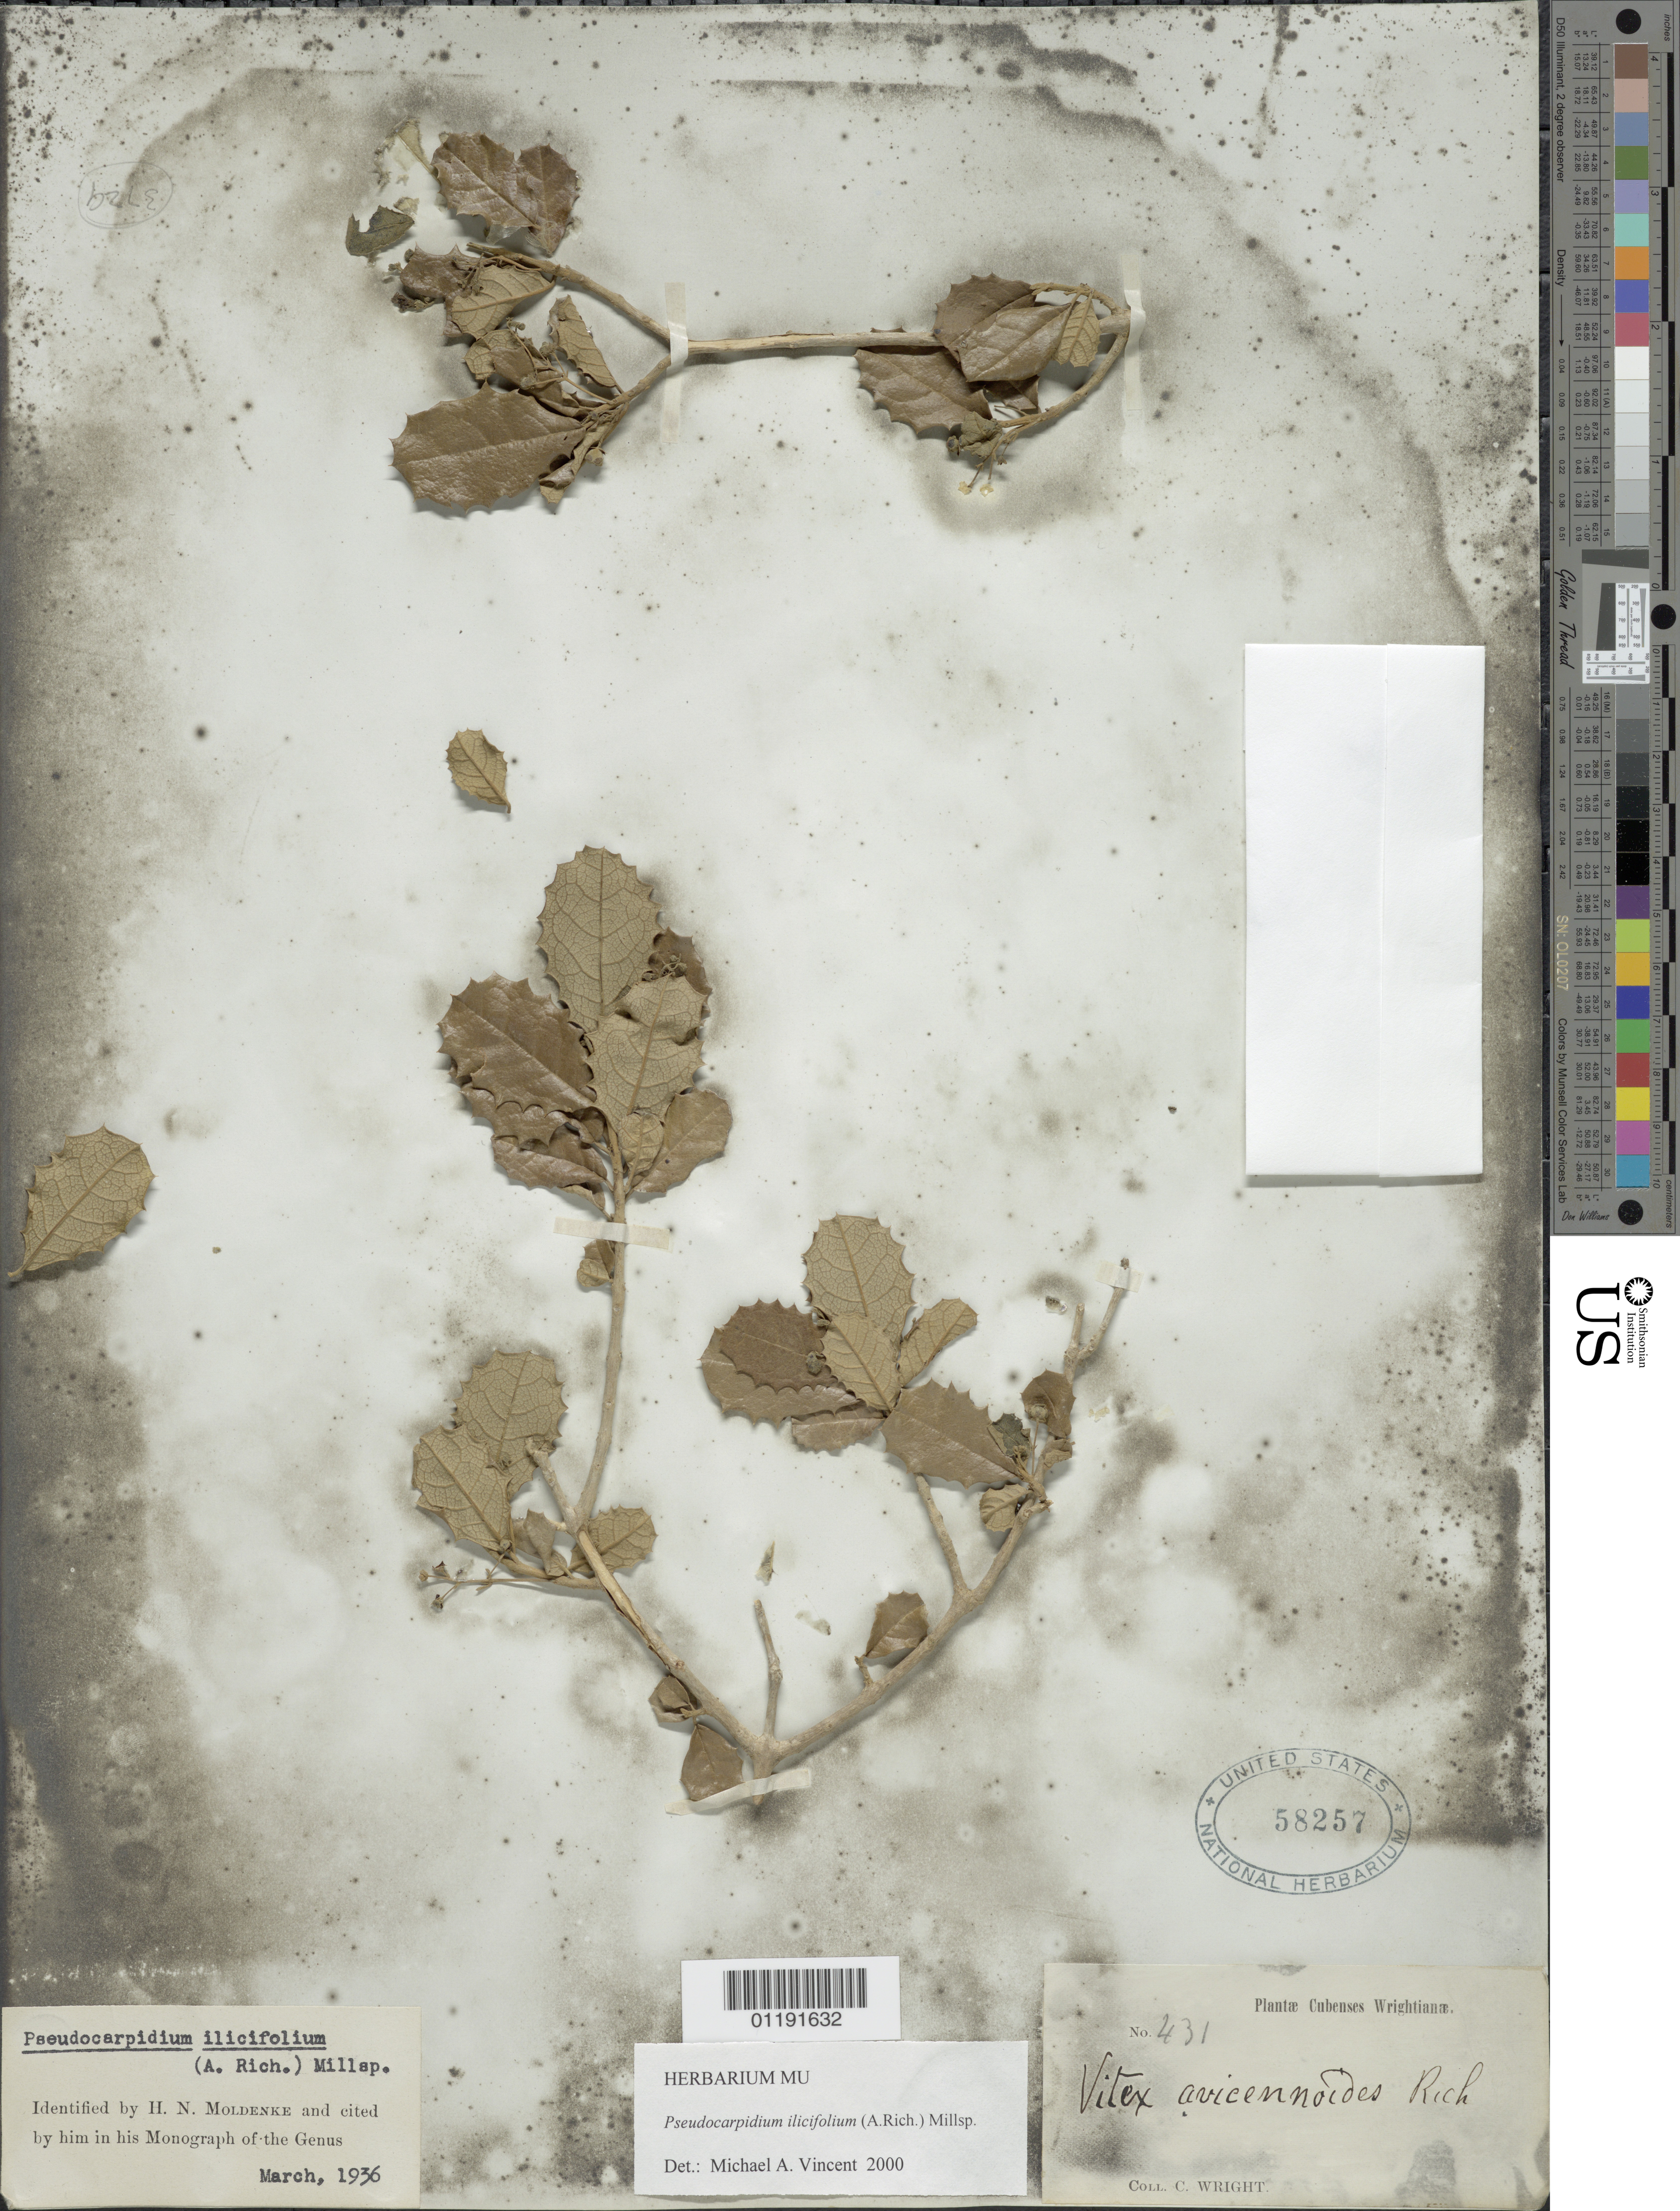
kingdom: Plantae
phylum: Tracheophyta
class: Magnoliopsida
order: Lamiales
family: Lamiaceae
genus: Pseudocarpidium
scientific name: Pseudocarpidium ilicifolium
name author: Millsp.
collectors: C. Wright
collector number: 431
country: Cuba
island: Cuba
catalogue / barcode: US 58257